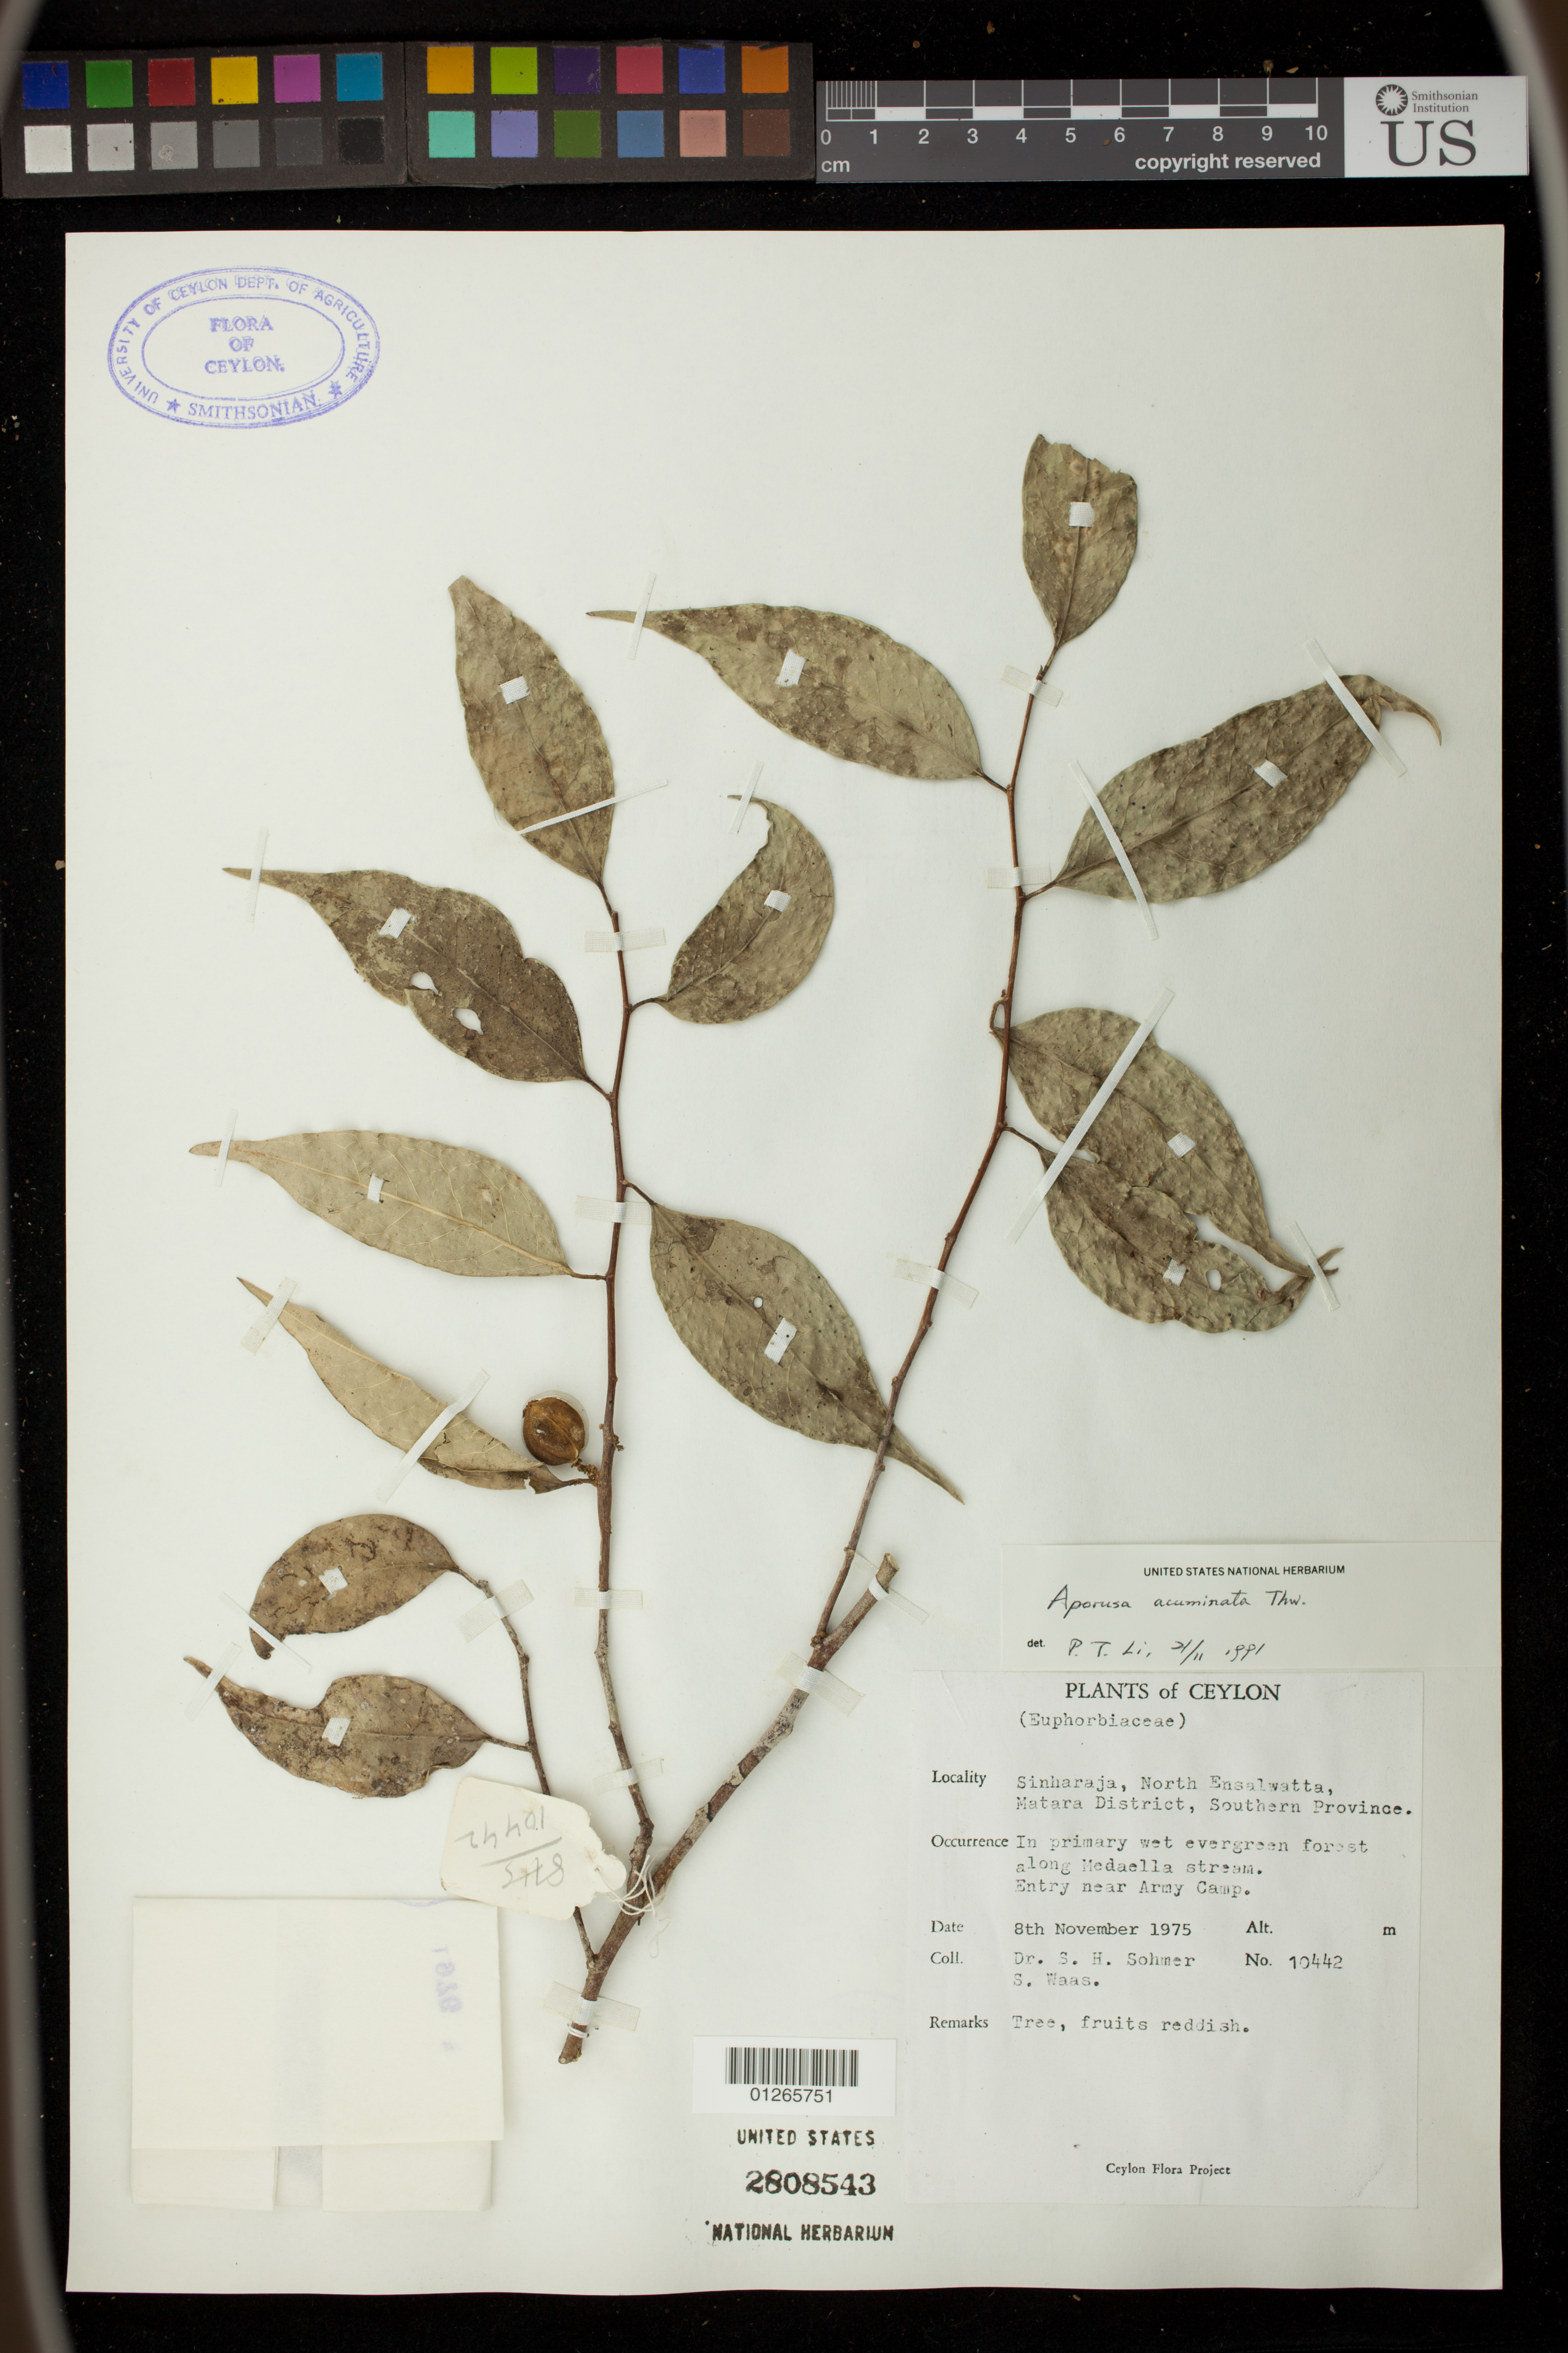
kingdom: Plantae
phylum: Tracheophyta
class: Magnoliopsida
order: Malpighiales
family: Phyllanthaceae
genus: Aporosa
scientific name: Aporosa acuminata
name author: Thwaites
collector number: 10442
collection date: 1975-11-08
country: Sri Lanka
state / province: Southern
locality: Sinharaja, North Ensalwatta, Matara District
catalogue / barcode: US 2808543